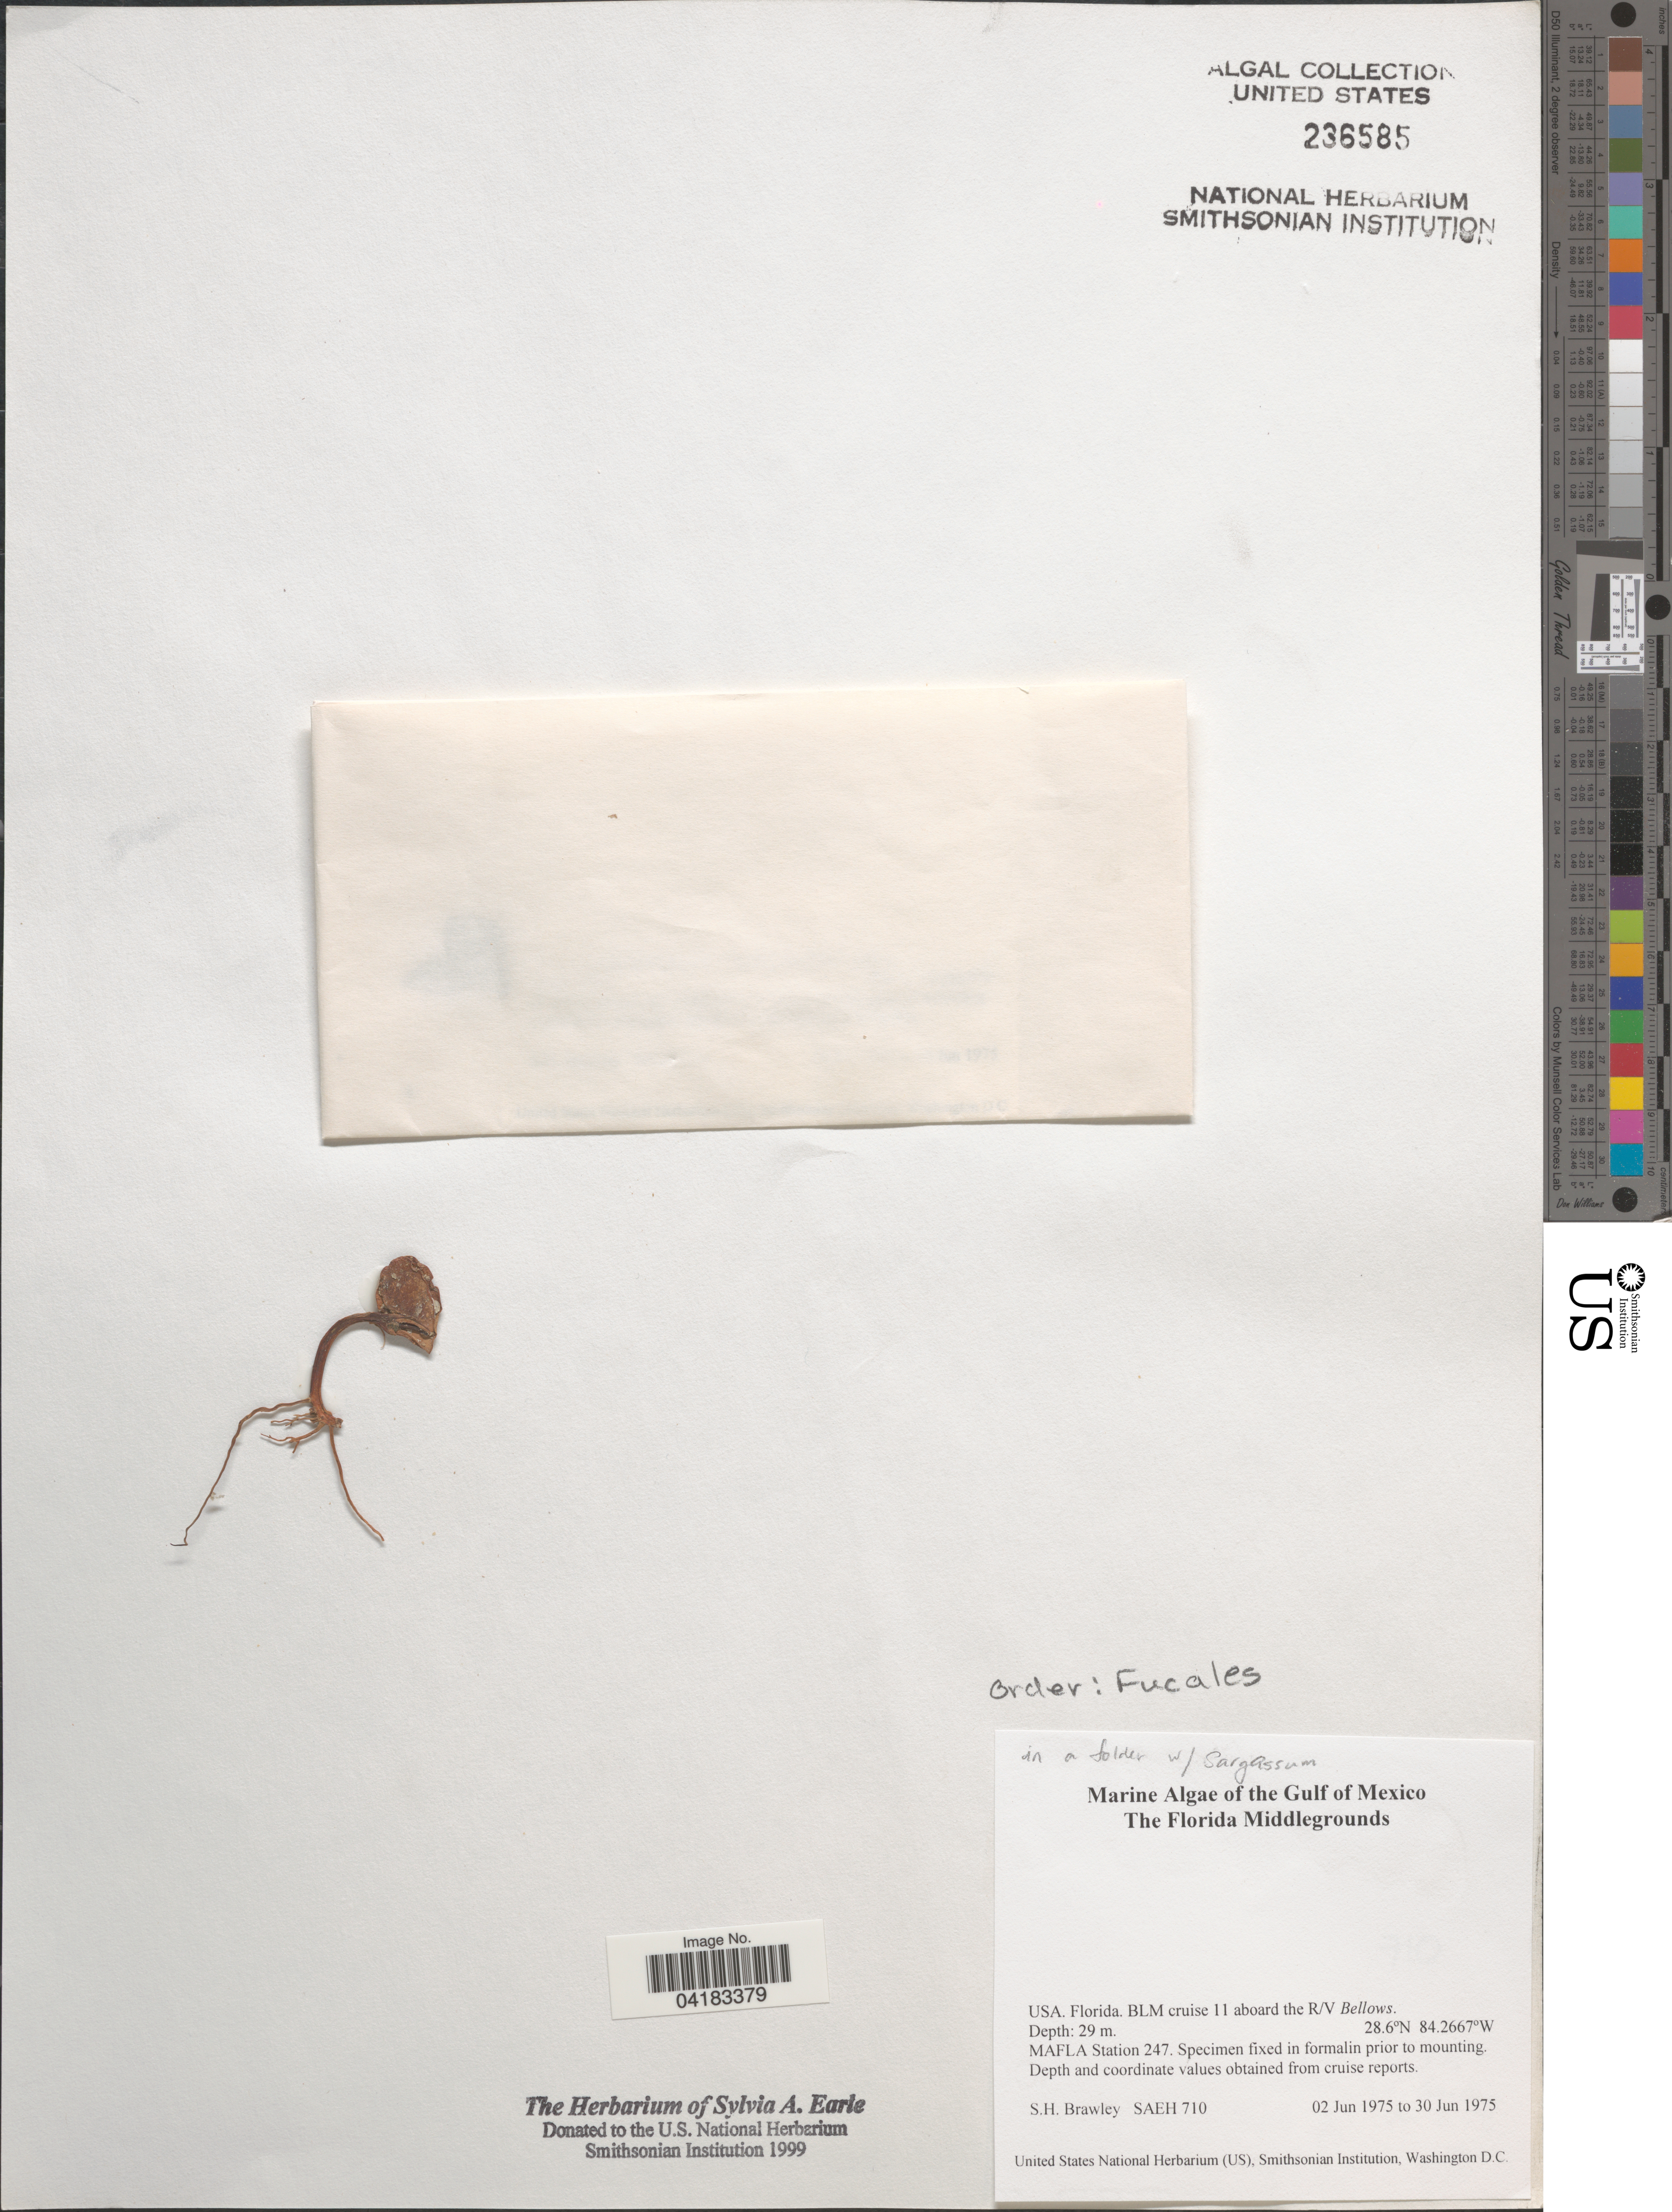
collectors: S. Brawley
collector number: SAEH710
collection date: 1975-06-02/1975-06-30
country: United States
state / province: Florida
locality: The Gulf of Mexico. The Florida Middlegrounds. BLM Cruise 11 aboard the R/V Bellows. MAFLA Station 247.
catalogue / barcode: US 236585